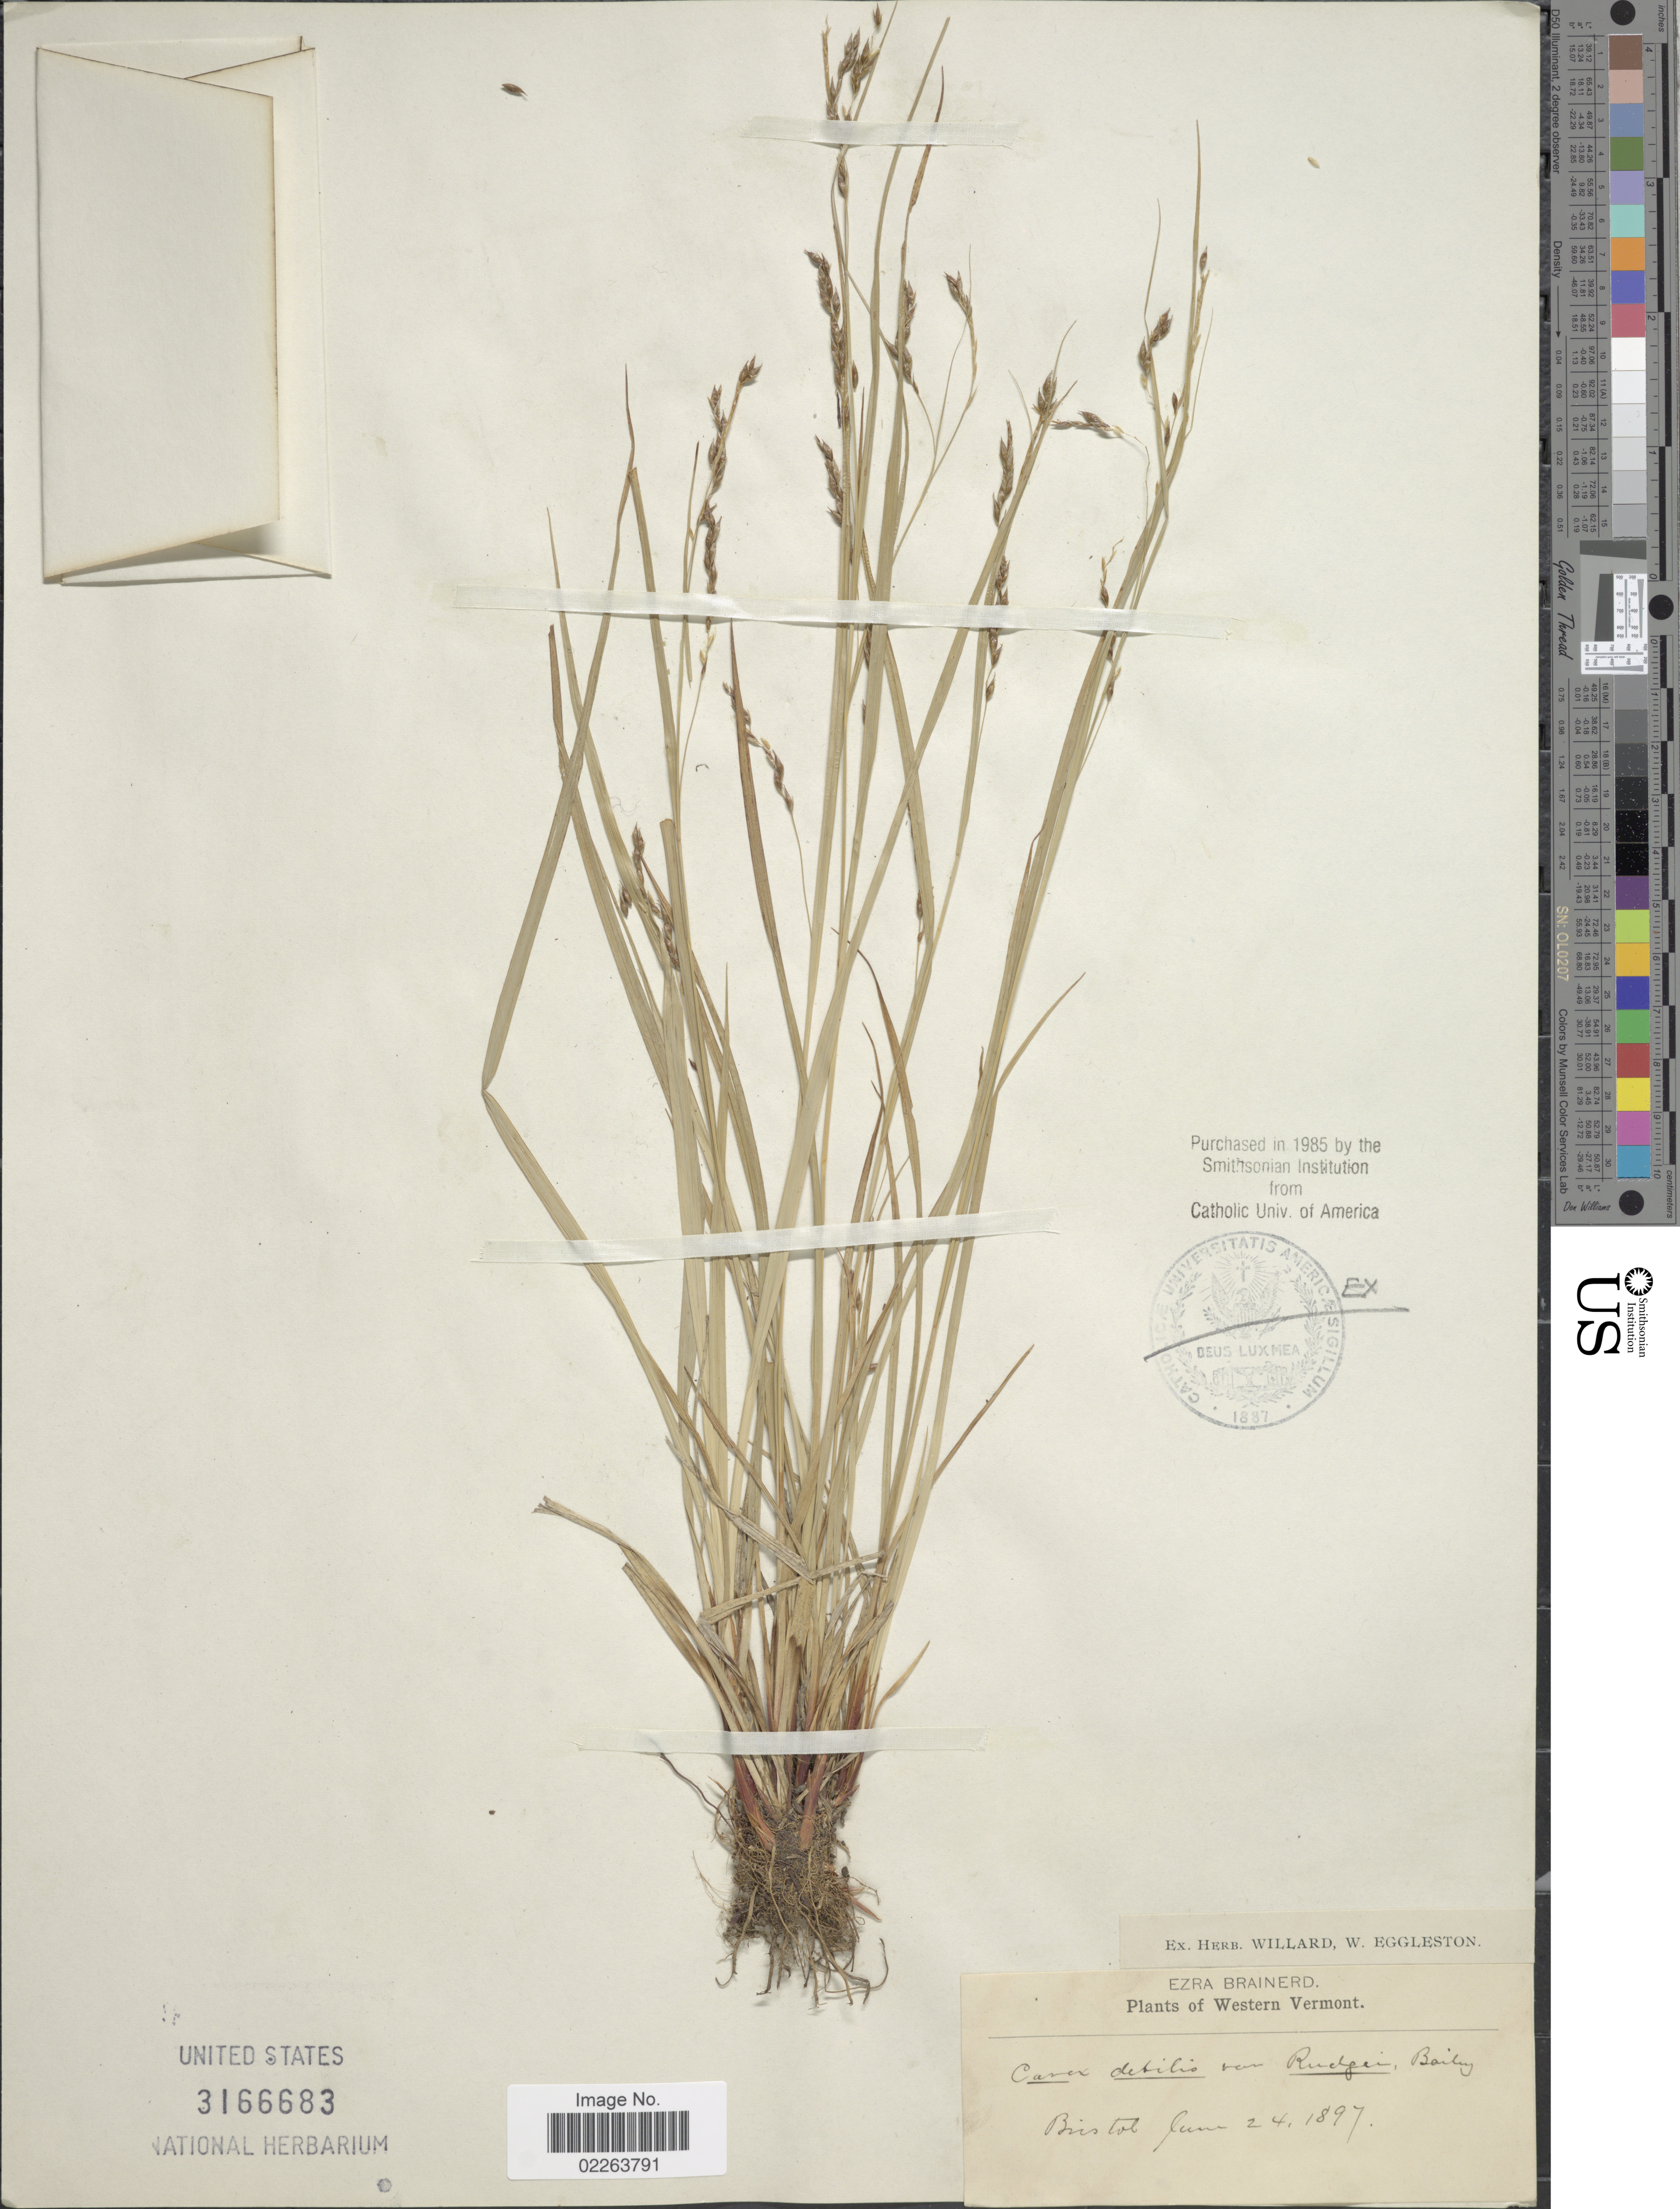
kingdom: Plantae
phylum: Tracheophyta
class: Liliopsida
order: Poales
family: Cyperaceae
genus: Carex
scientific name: Carex flexuosa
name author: Muhl. ex Willd.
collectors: E. Brainerd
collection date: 1897-06-24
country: United States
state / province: Vermont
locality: Western Vermont, Bristol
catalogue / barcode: US 3166683